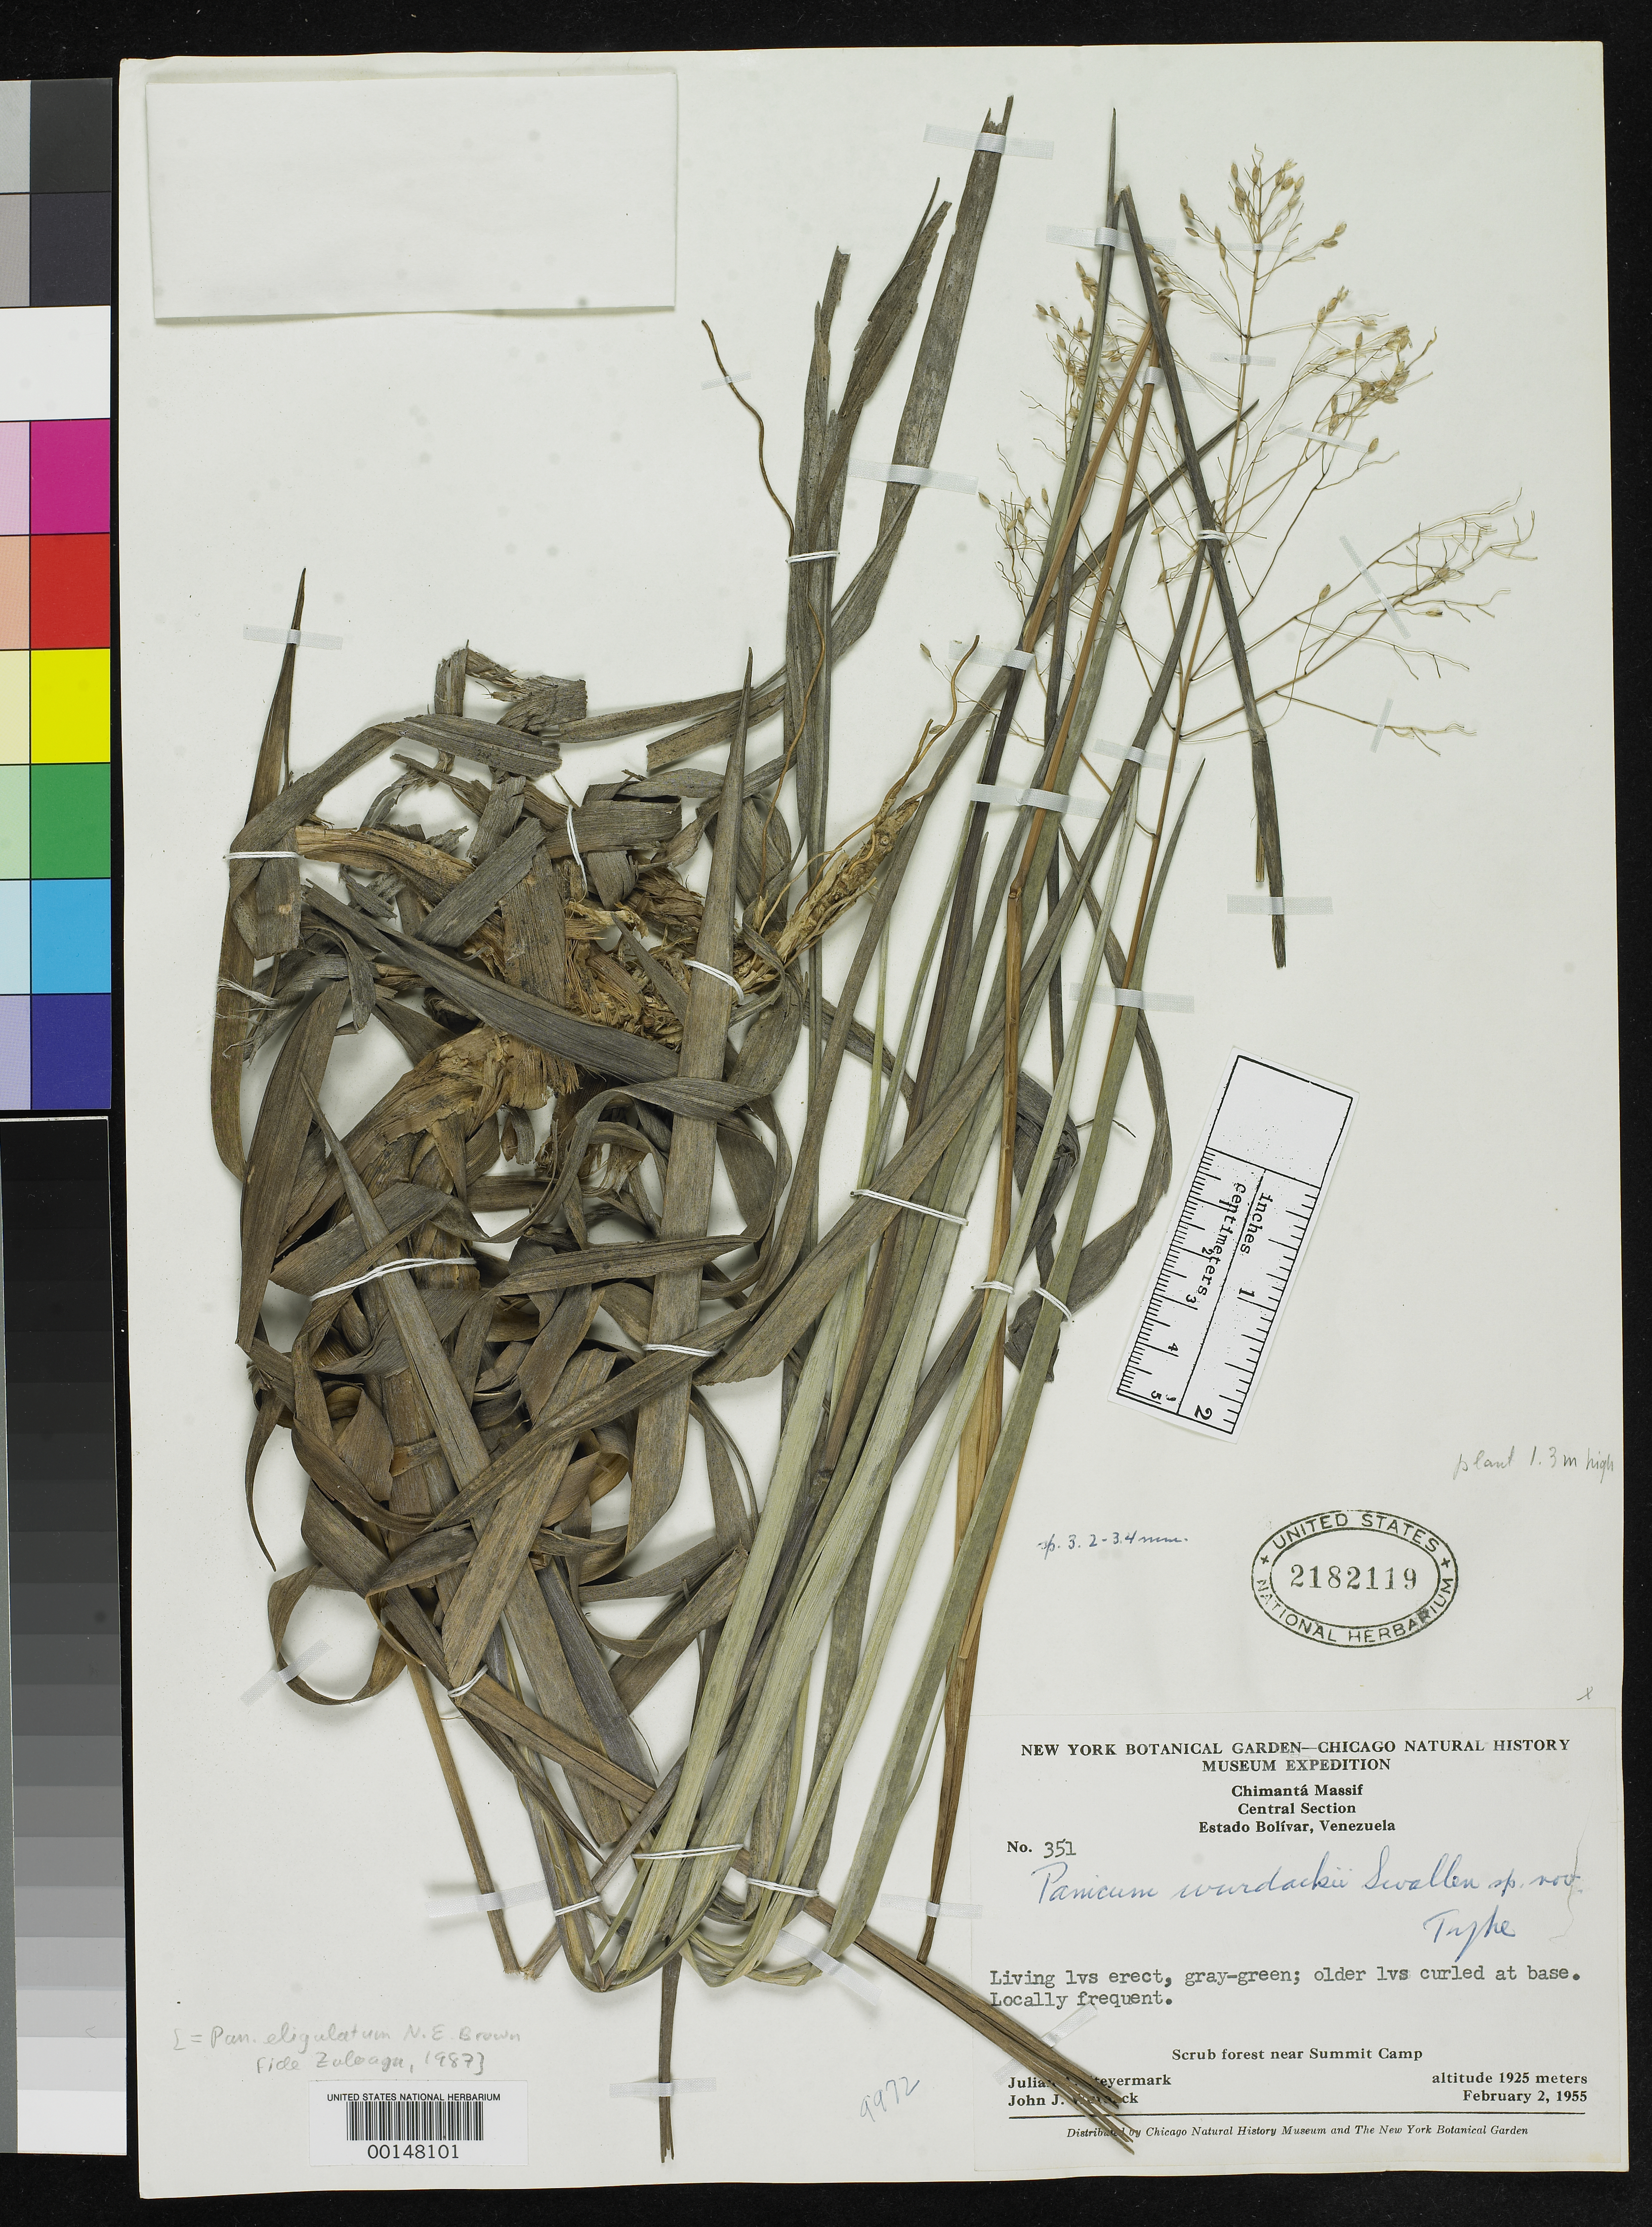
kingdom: Plantae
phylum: Tracheophyta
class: Liliopsida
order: Poales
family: Poaceae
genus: Panicum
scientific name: Panicum wurdackii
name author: Swallen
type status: Holotype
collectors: J. Steyermark & J. J. Wurdack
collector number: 351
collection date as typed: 02 Feb 1955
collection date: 1955-02-02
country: Venezuela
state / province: Bolivar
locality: Chimanta Massif, central section, near summit camp.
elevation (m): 1925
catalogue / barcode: US 2182119